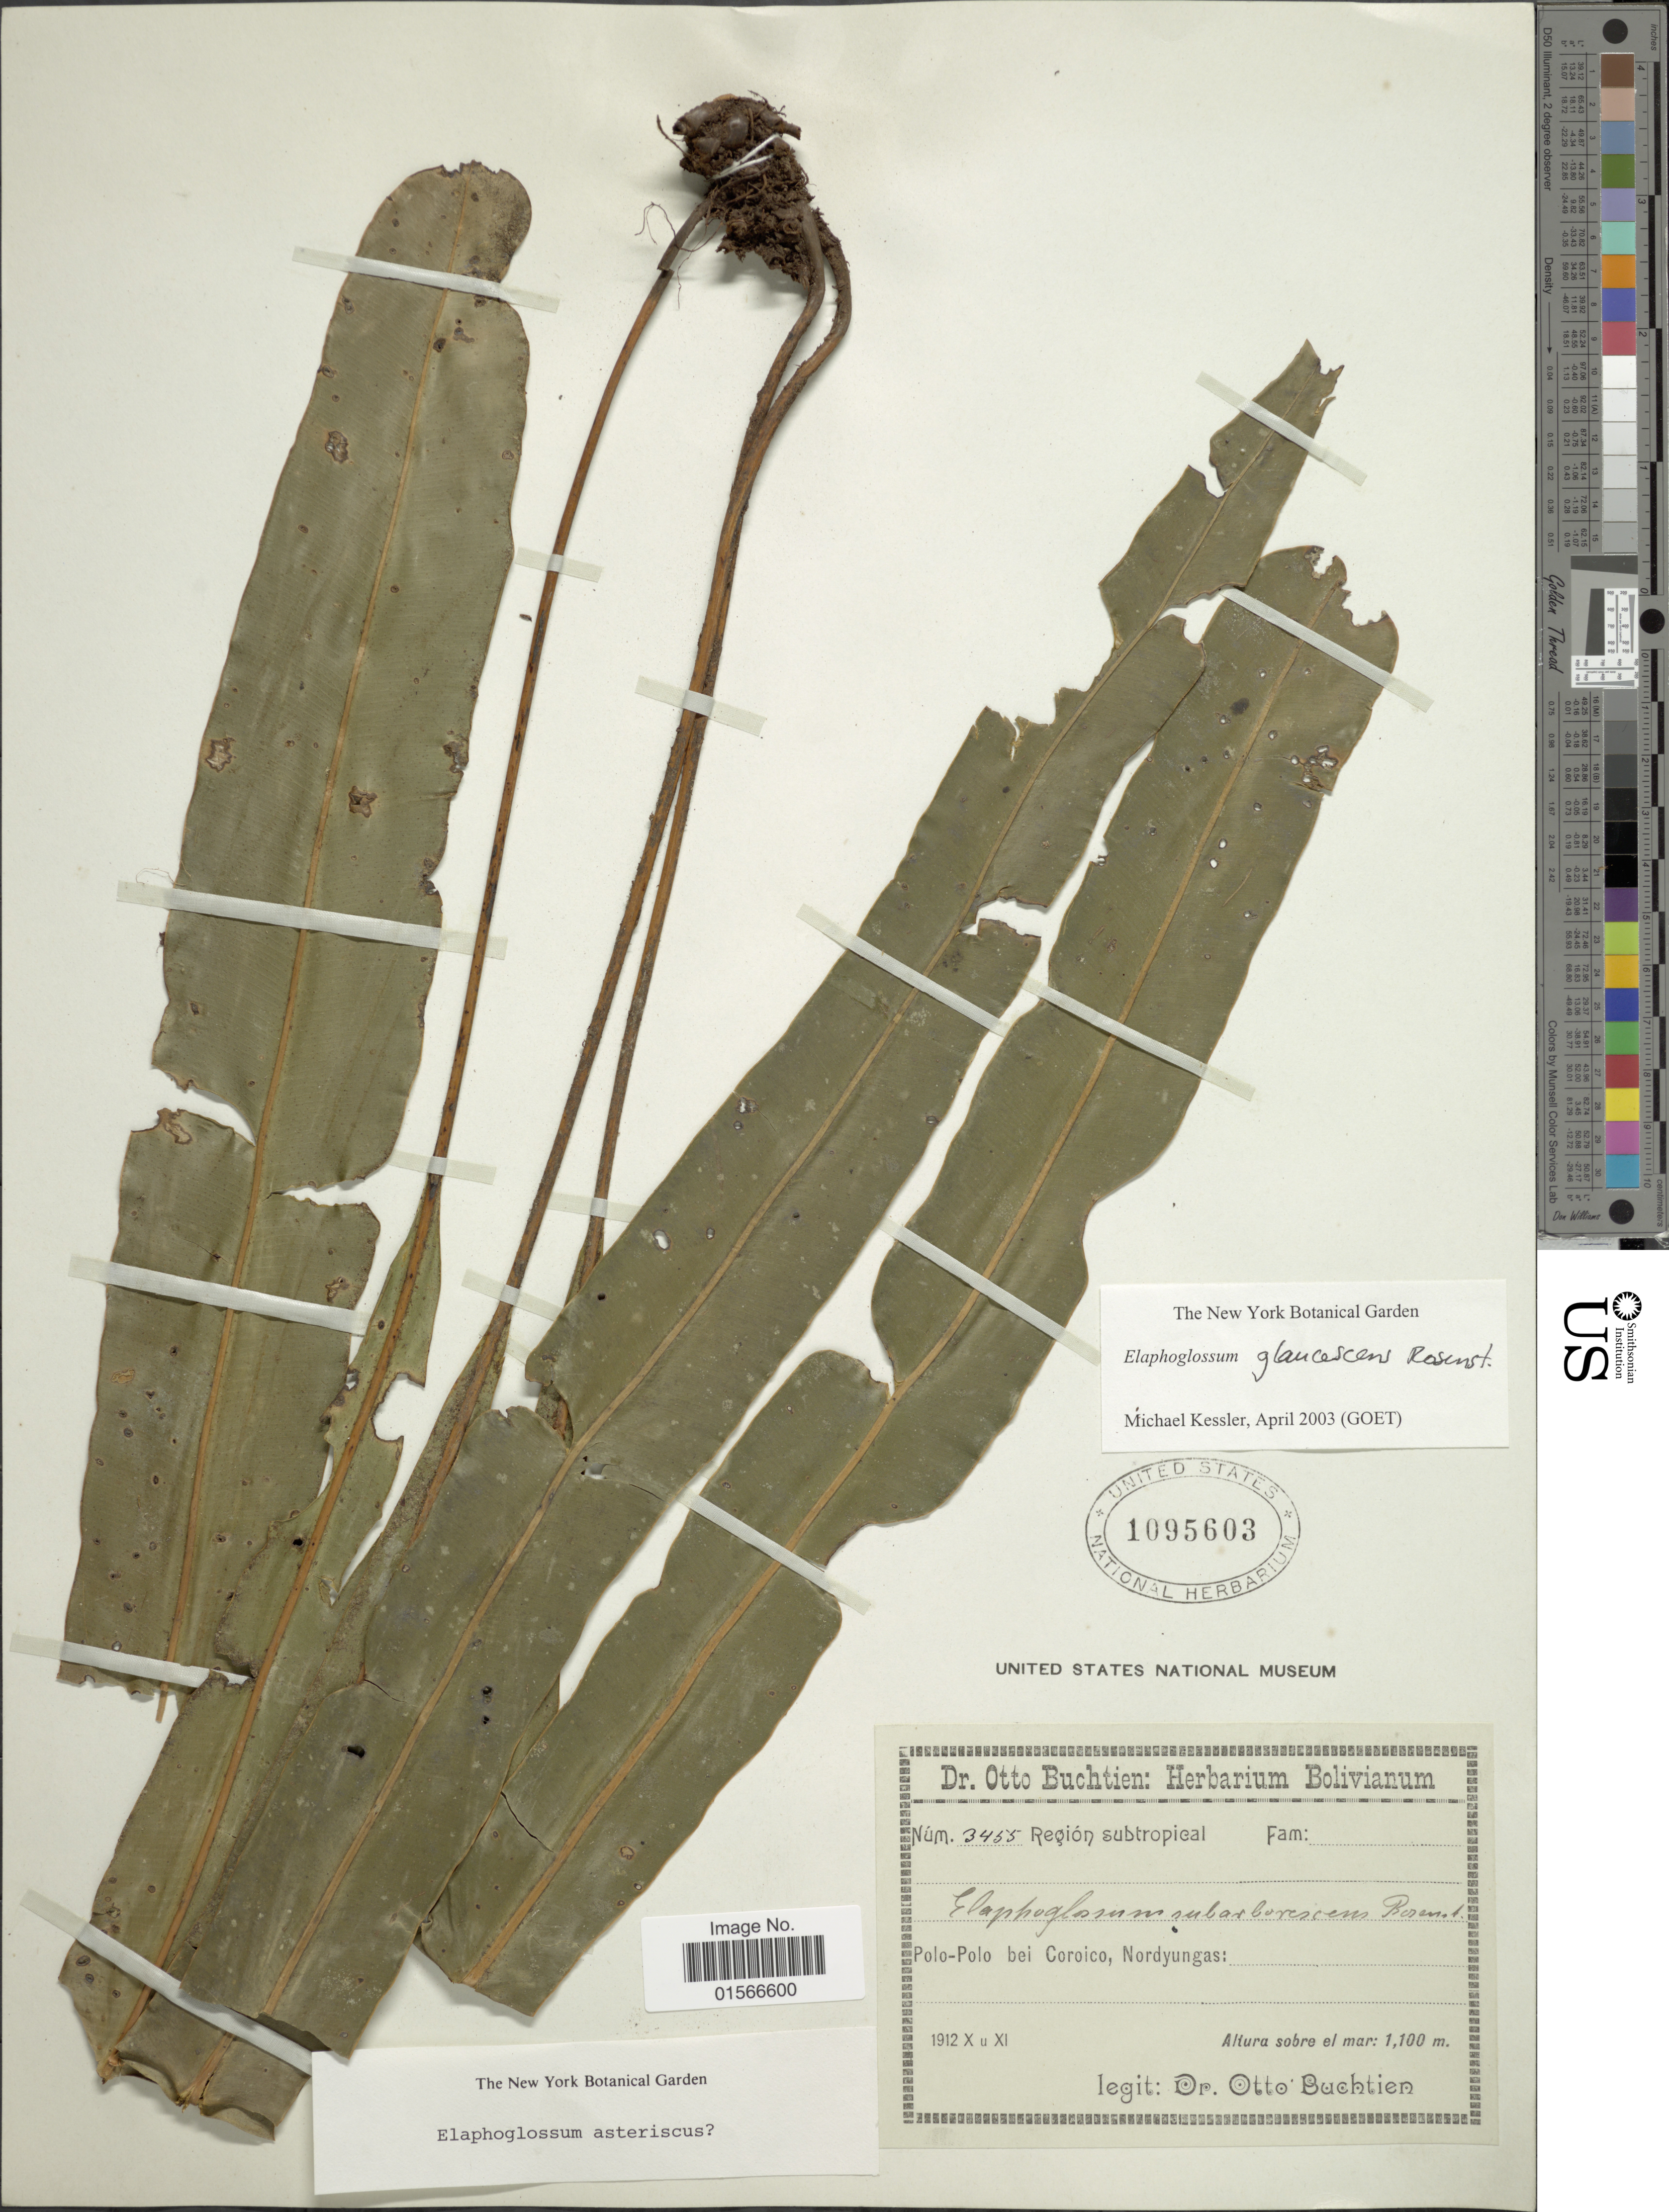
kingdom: Plantae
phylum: Tracheophyta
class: Polypodiopsida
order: Polypodiales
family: Dryopteridaceae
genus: Elaphoglossum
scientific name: Elaphoglossum glaucescens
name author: Rosenst.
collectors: O. Buchtien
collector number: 3455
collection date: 1912-10/1912-11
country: Bolivia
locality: Polo-Polo bei Coroico, Nordyungas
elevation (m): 1100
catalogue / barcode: US 1095603